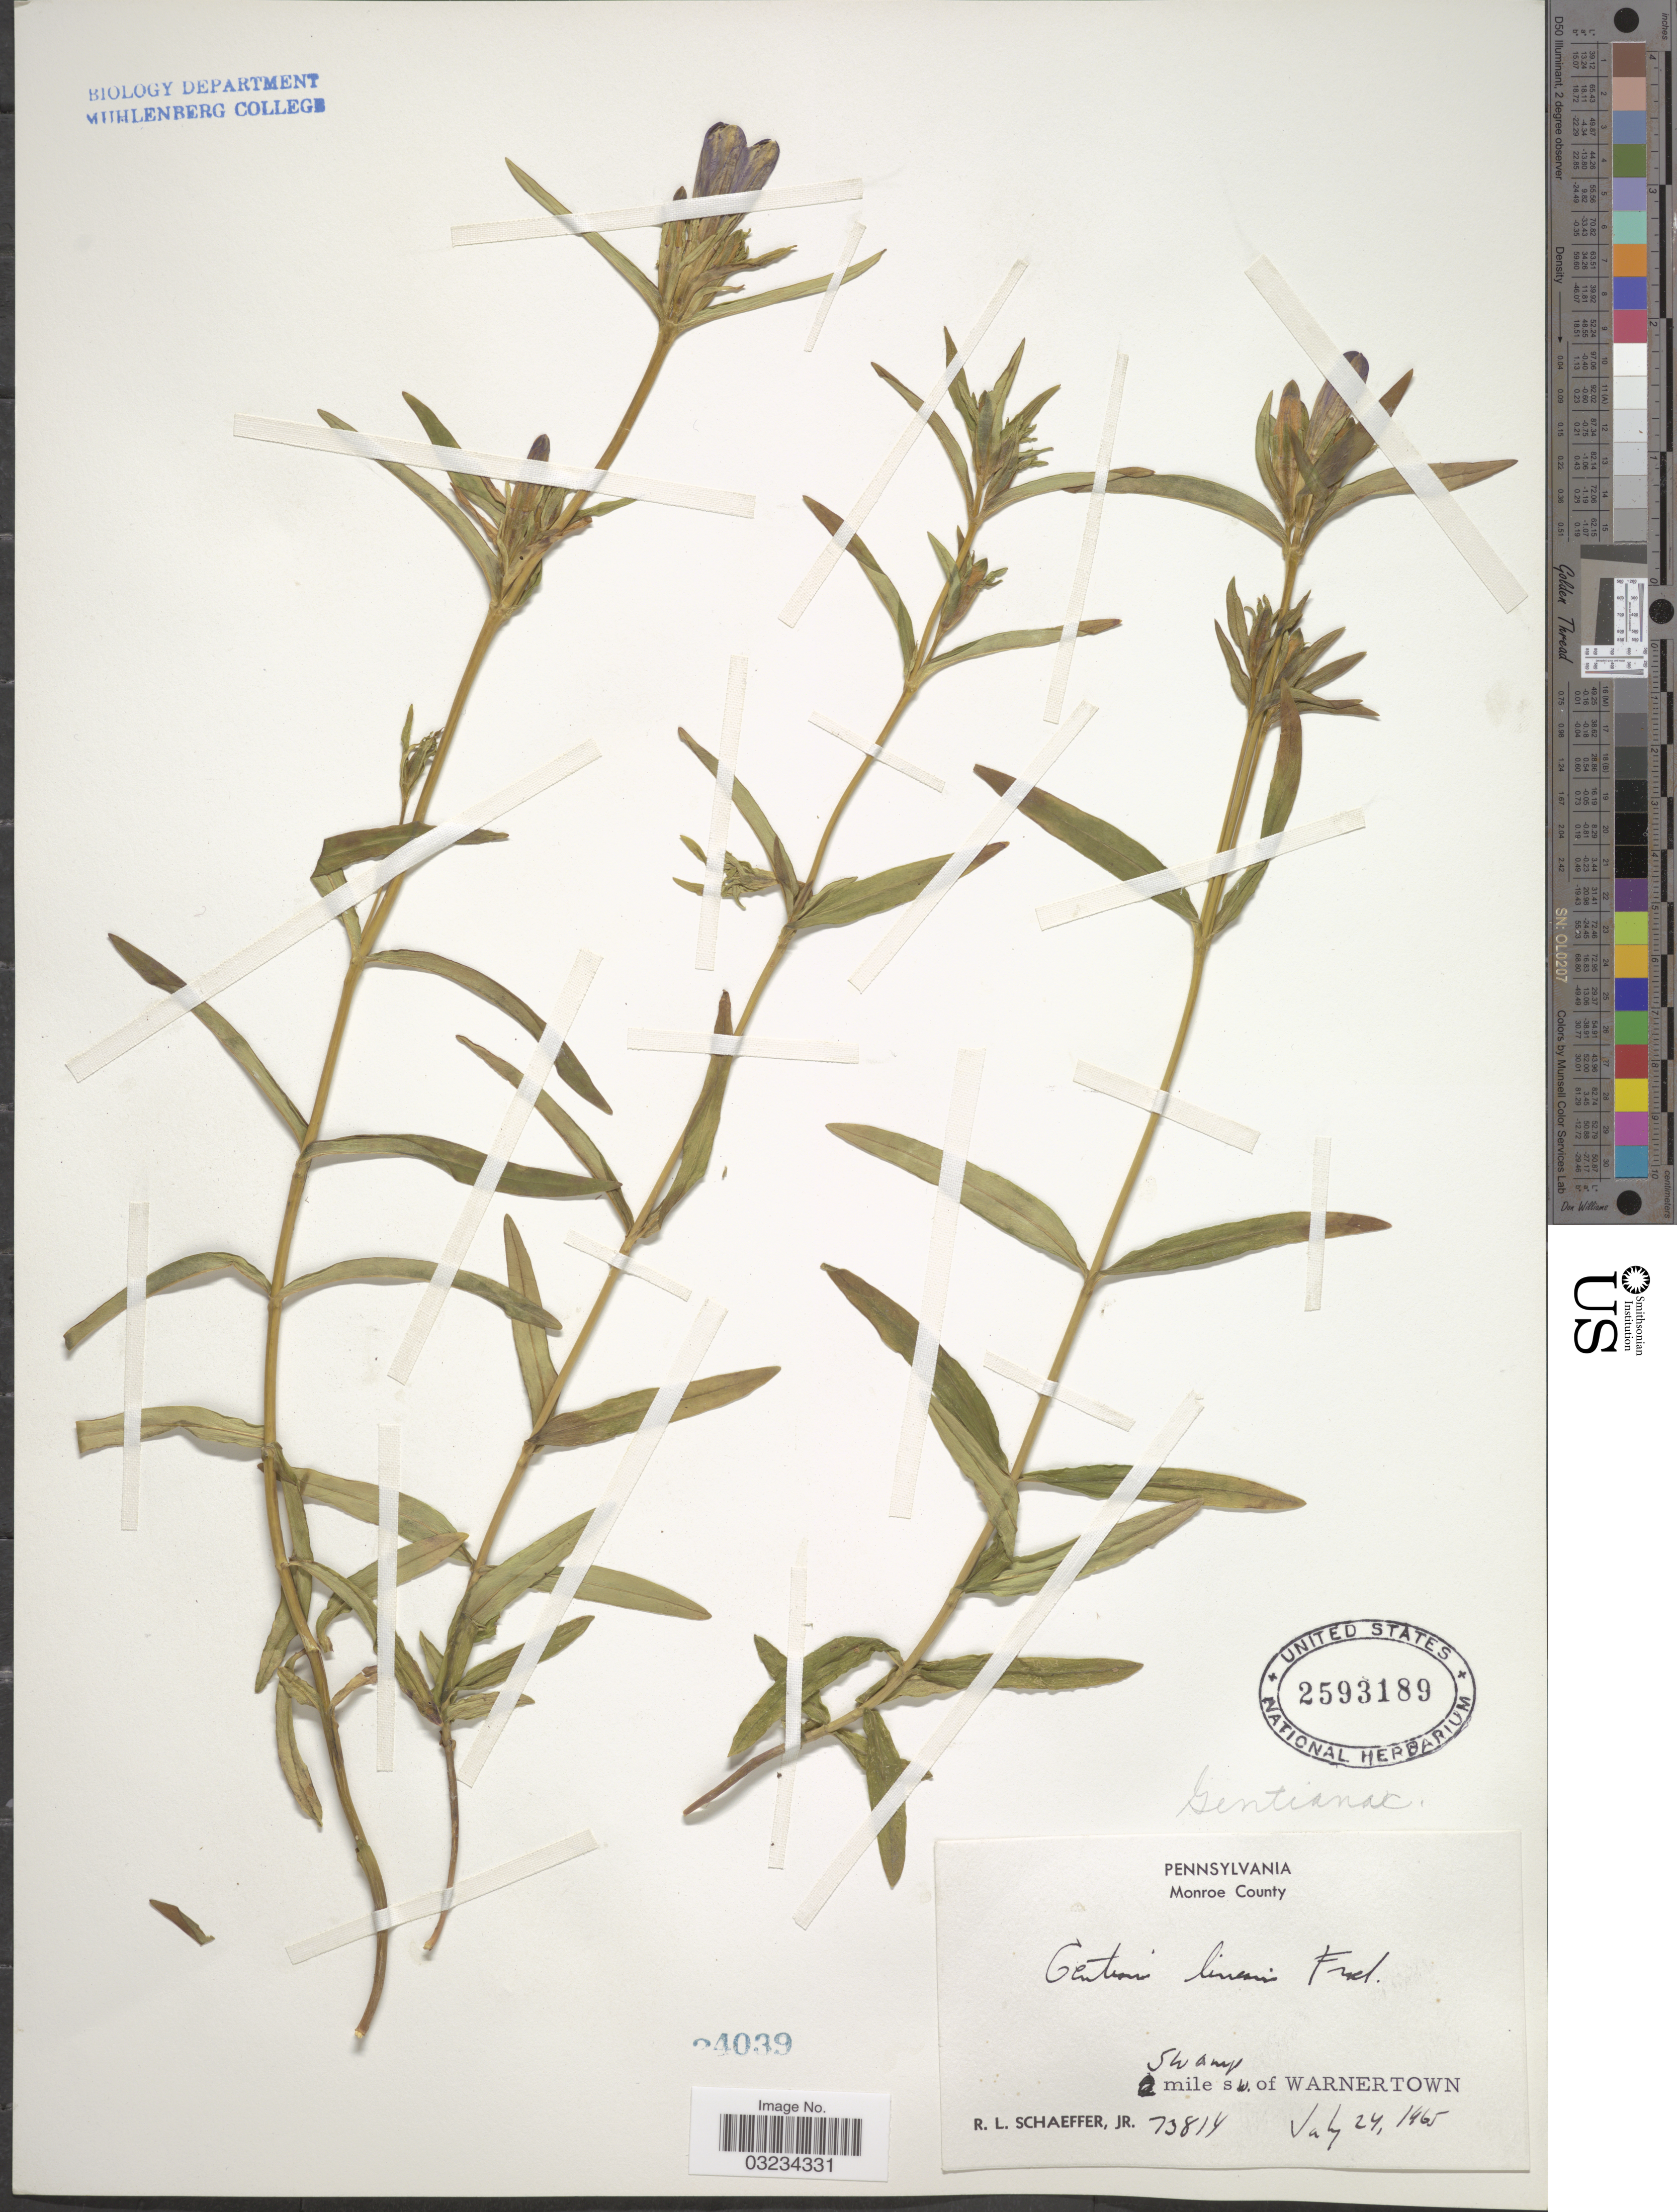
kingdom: Plantae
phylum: Tracheophyta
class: Magnoliopsida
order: Gentianales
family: Gentianaceae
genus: Gentiana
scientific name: Gentiana linearis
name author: Froel.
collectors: R. L. Schaeffer Jr.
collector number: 73814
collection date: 1965-07-24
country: United States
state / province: Pennsylvania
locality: Monroe County. 2 mile s.w. of Warnertown.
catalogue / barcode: US 2593189